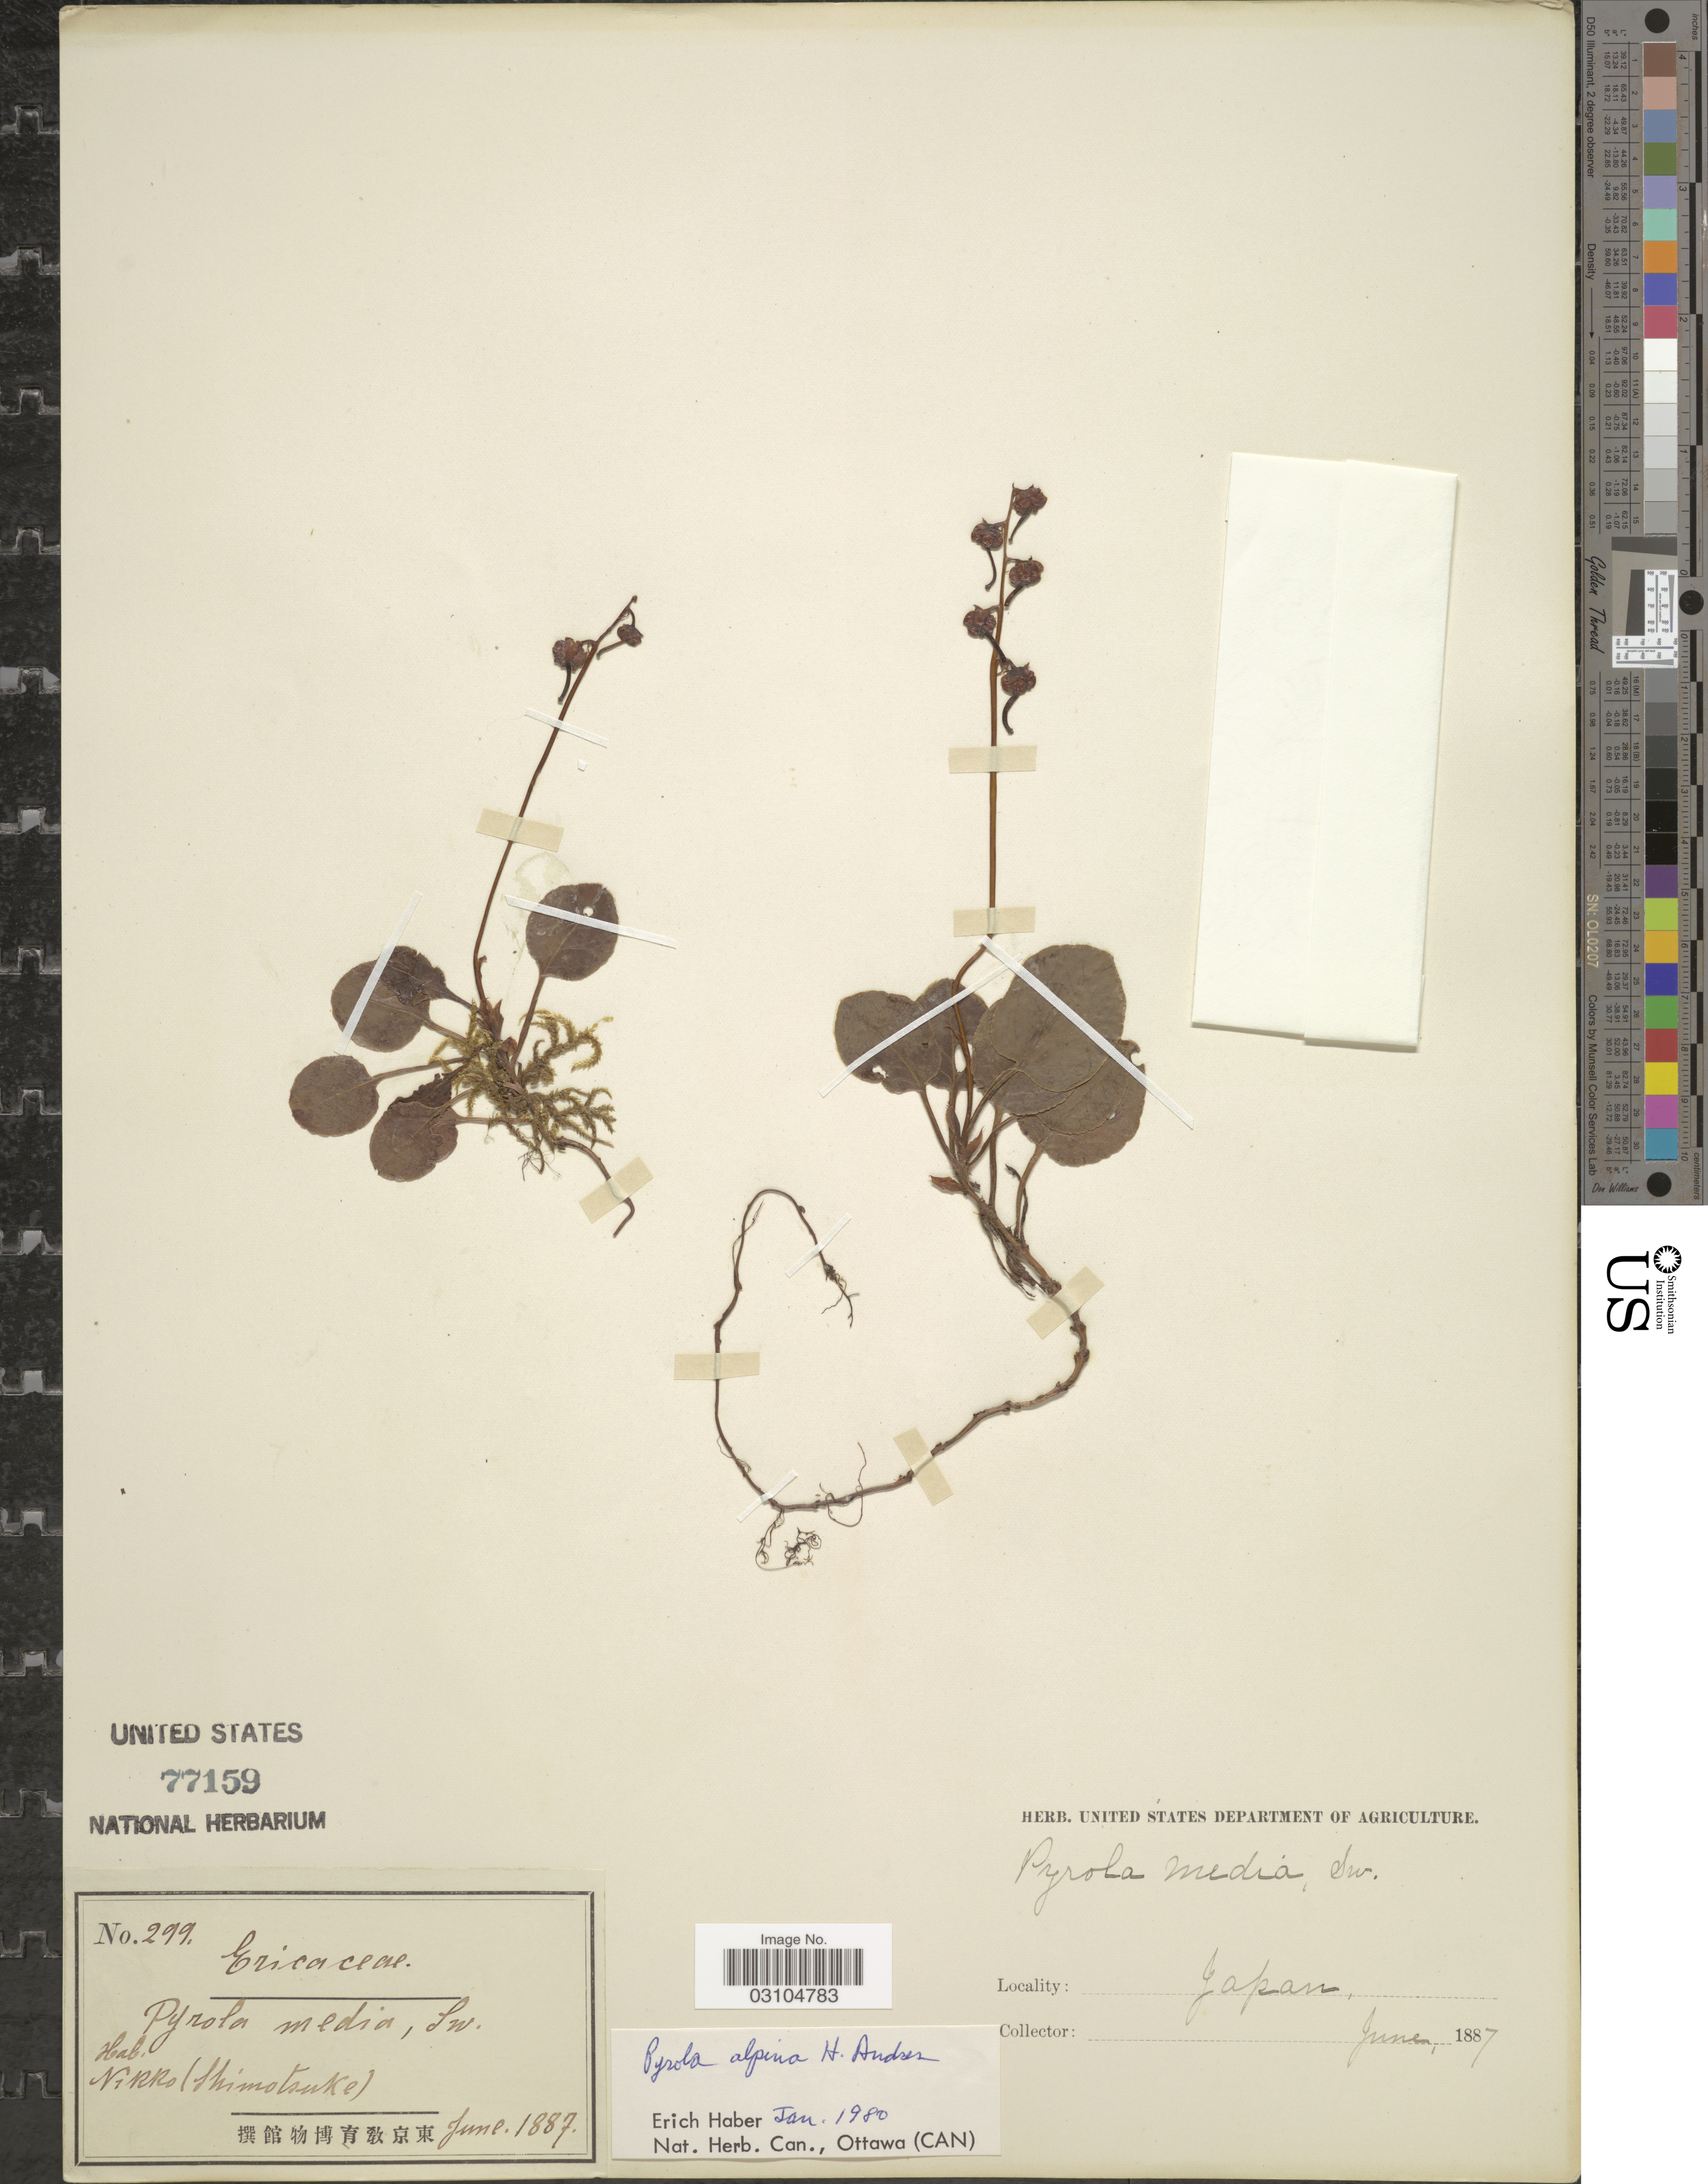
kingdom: Plantae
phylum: Tracheophyta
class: Magnoliopsida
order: Ericales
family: Ericaceae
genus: Pyrola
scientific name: Pyrola alpina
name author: Andres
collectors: Facchini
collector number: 299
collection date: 1887-06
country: Japan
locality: Nikko (Shimotsuke).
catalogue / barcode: US 77159